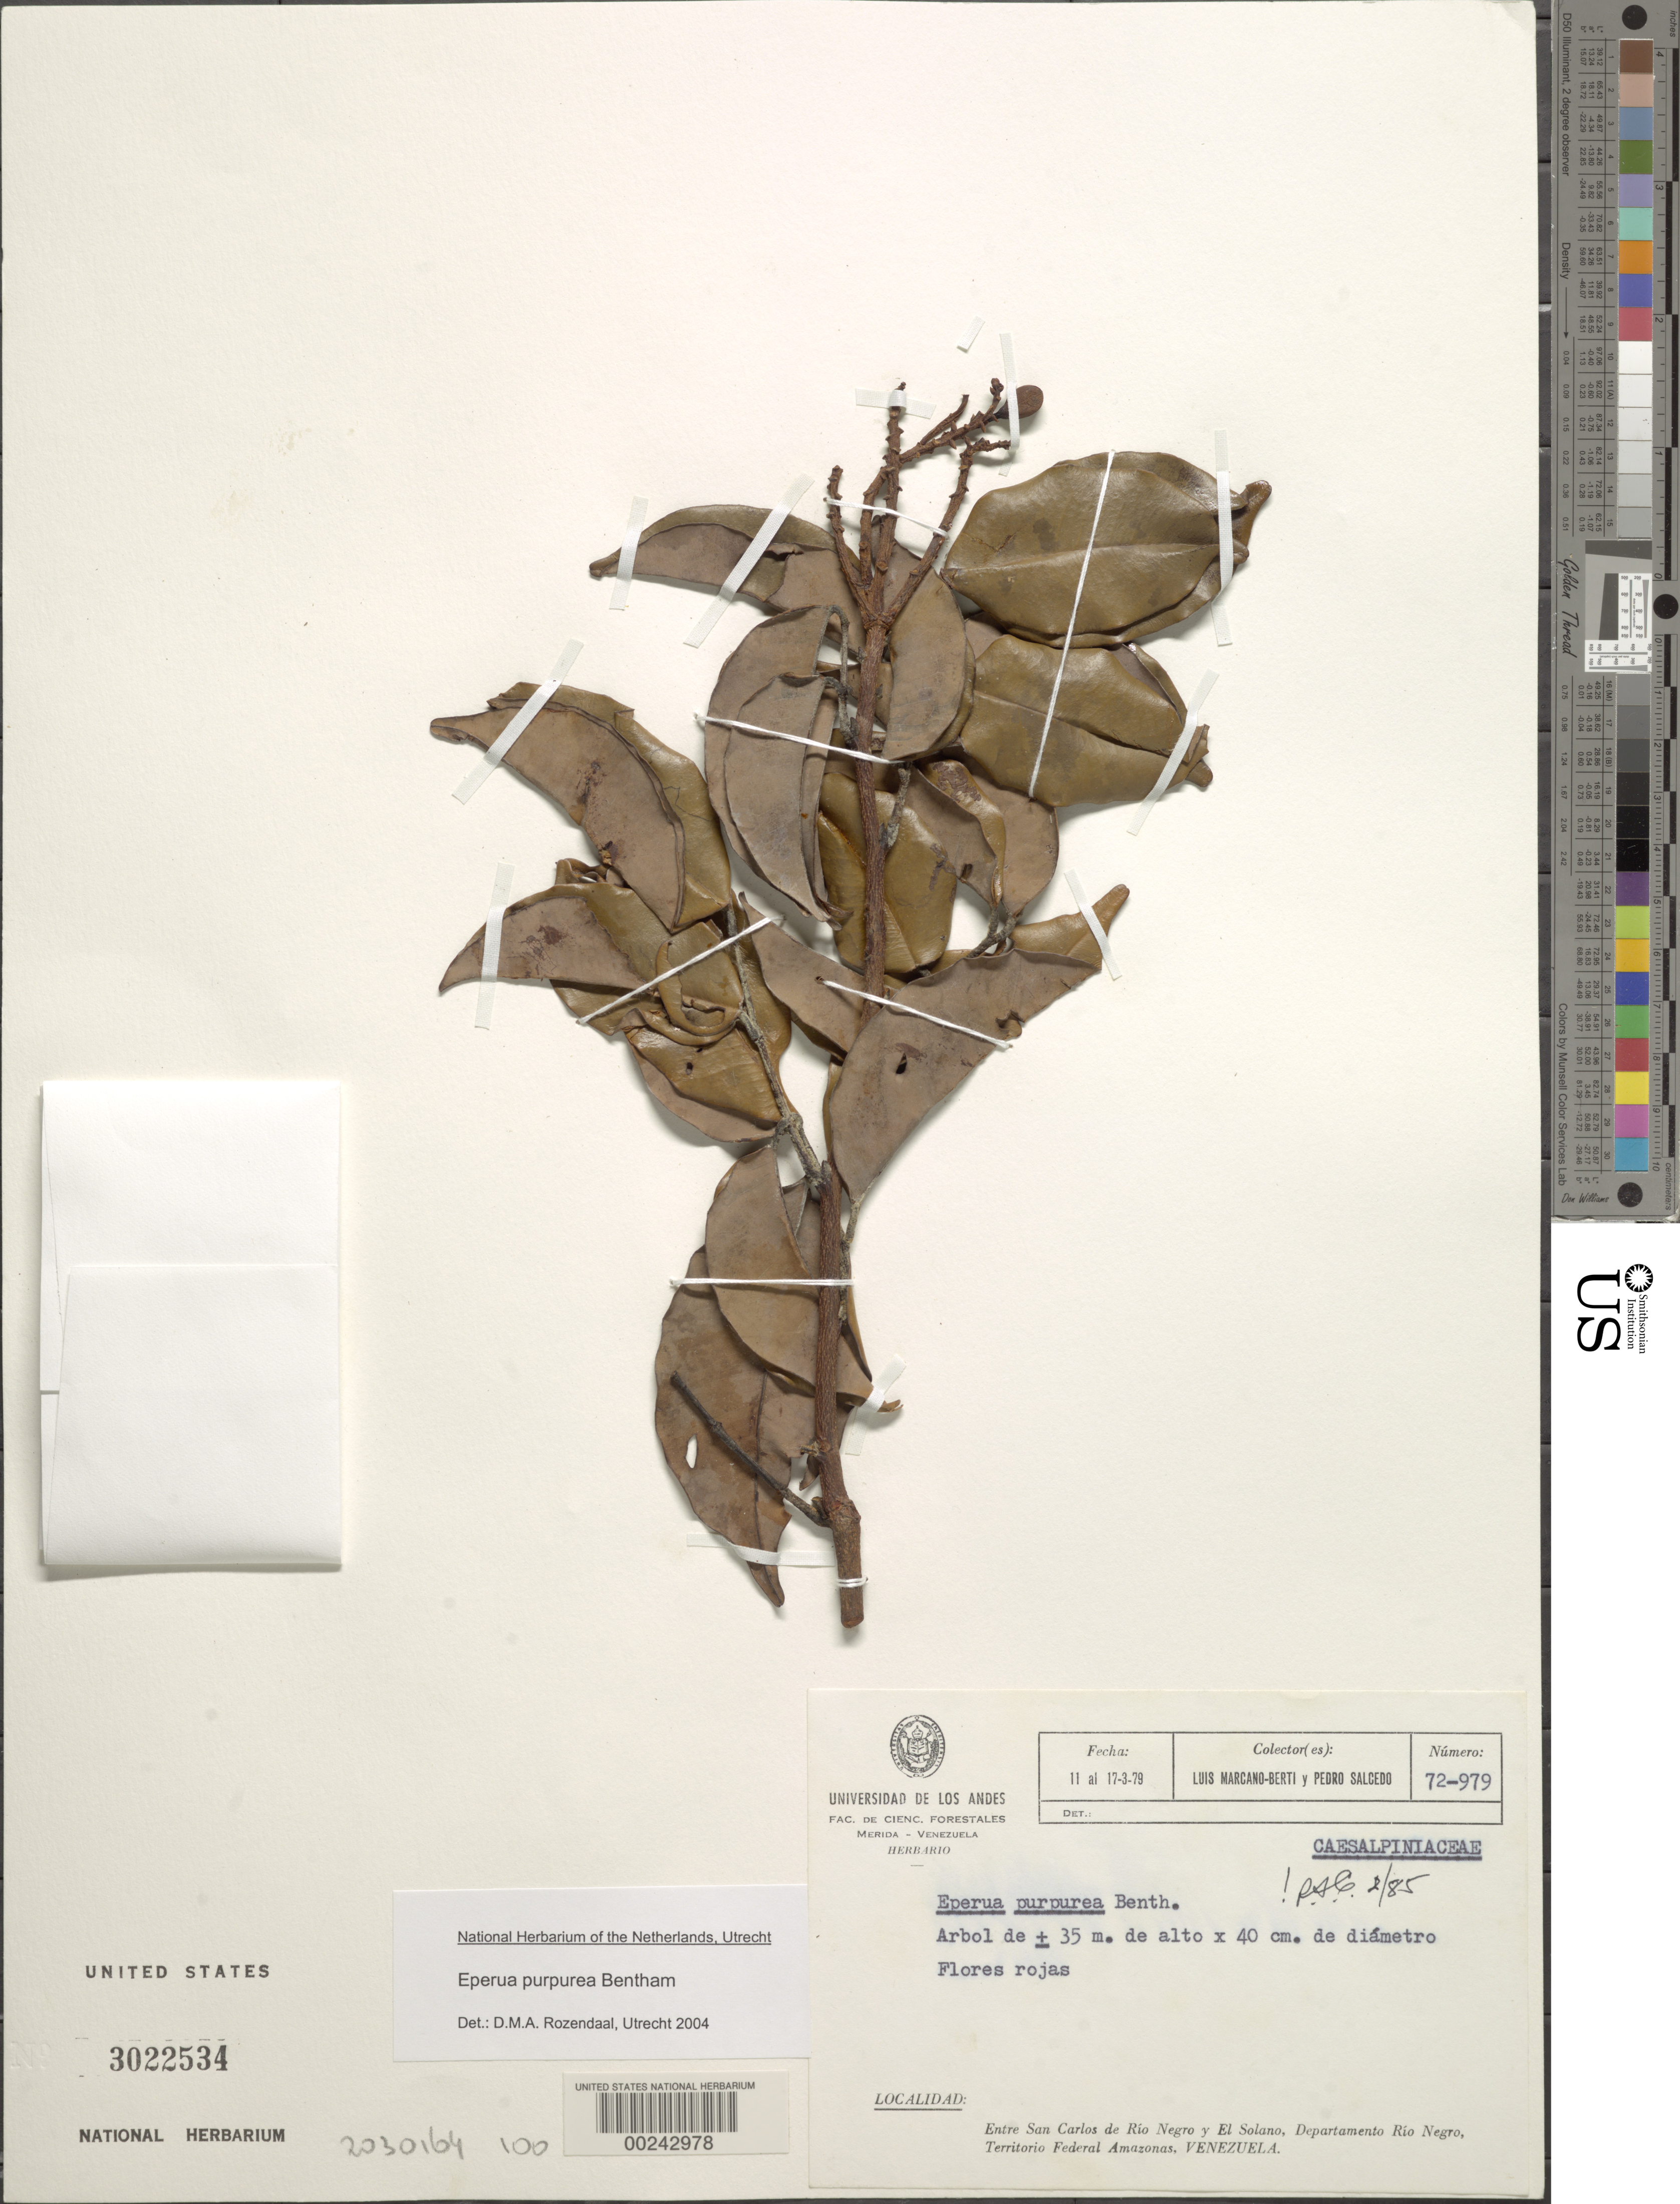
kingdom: Plantae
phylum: Tracheophyta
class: Magnoliopsida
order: Fabales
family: Fabaceae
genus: Eperua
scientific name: Eperua purpurea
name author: Benth.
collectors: L. Marcano-Berti & P. Salcedo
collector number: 72-979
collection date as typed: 17 Mar 1979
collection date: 1979-03-17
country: Venezuela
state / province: Amazonas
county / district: Rio Negro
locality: Between san carlos de rio negro and el solano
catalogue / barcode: US 3022534